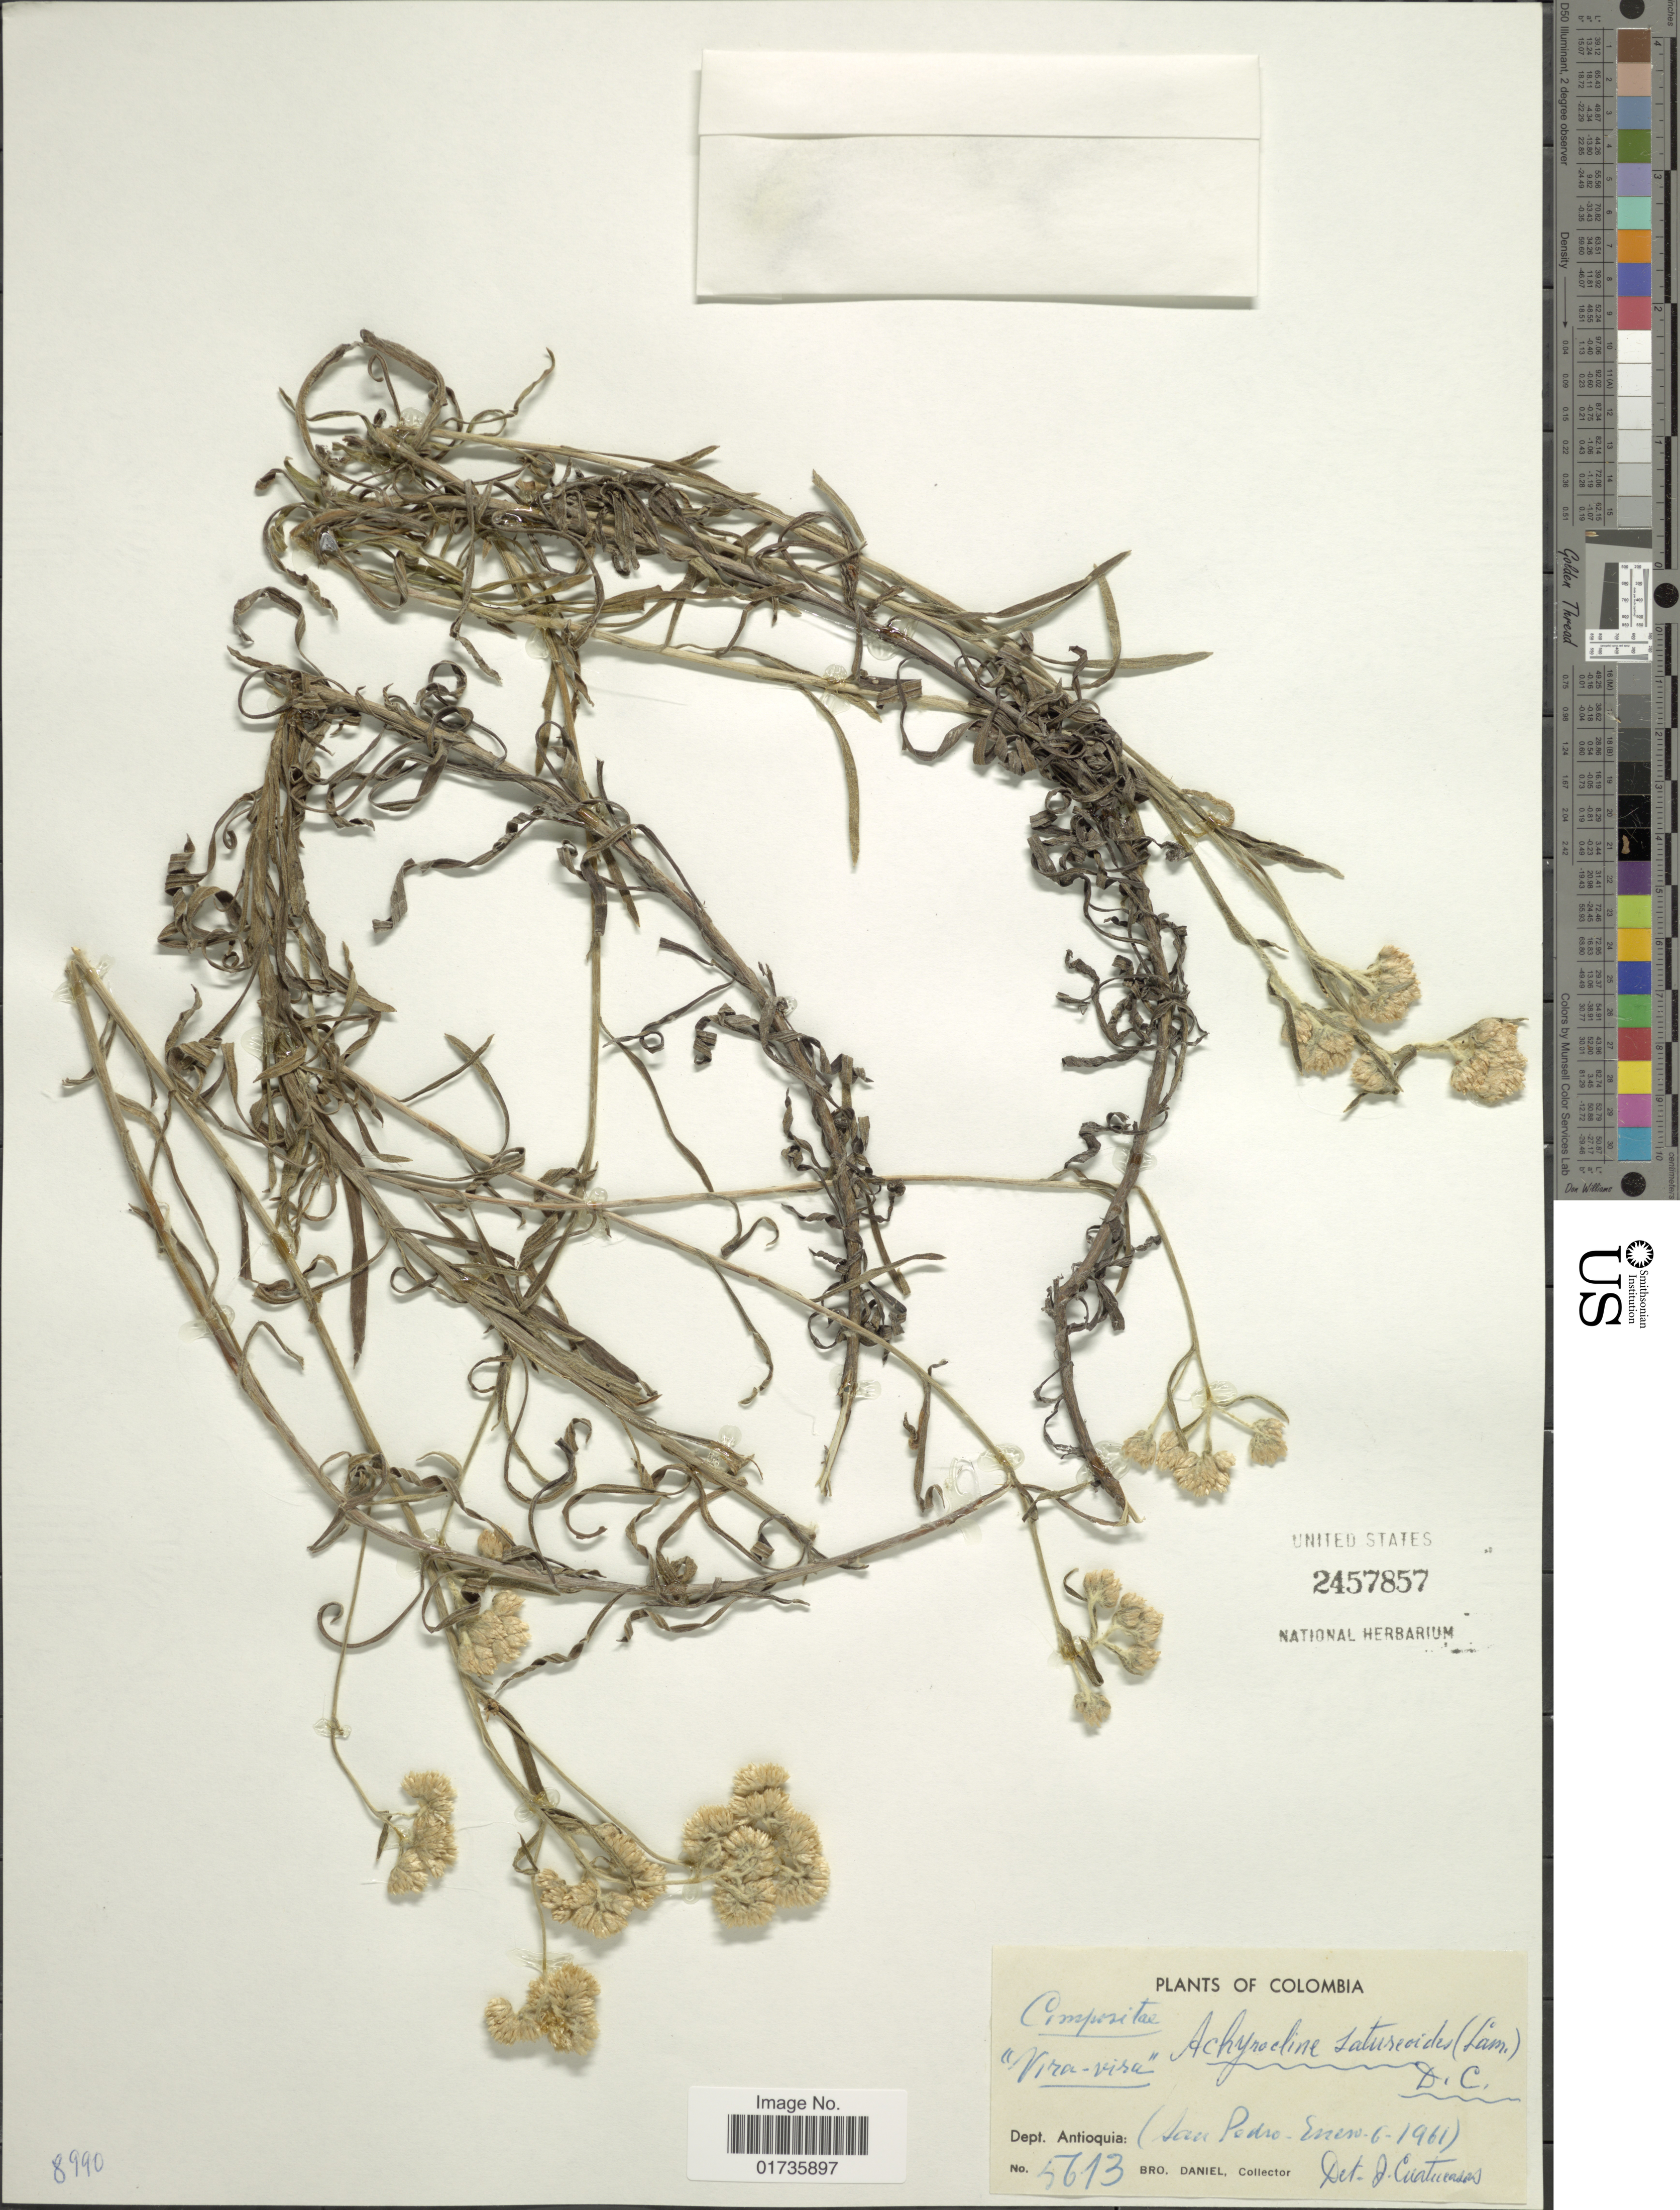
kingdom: Plantae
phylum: Tracheophyta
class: Magnoliopsida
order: Asterales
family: Asteraceae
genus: Achyrocline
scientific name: Achyrocline satureioides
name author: (Lam.) DC.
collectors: Bro. Daniel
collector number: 5613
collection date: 1961-01-06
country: Colombia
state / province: Antioquia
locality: Dept. Antioquia (San Pedro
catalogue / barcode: US 2457857